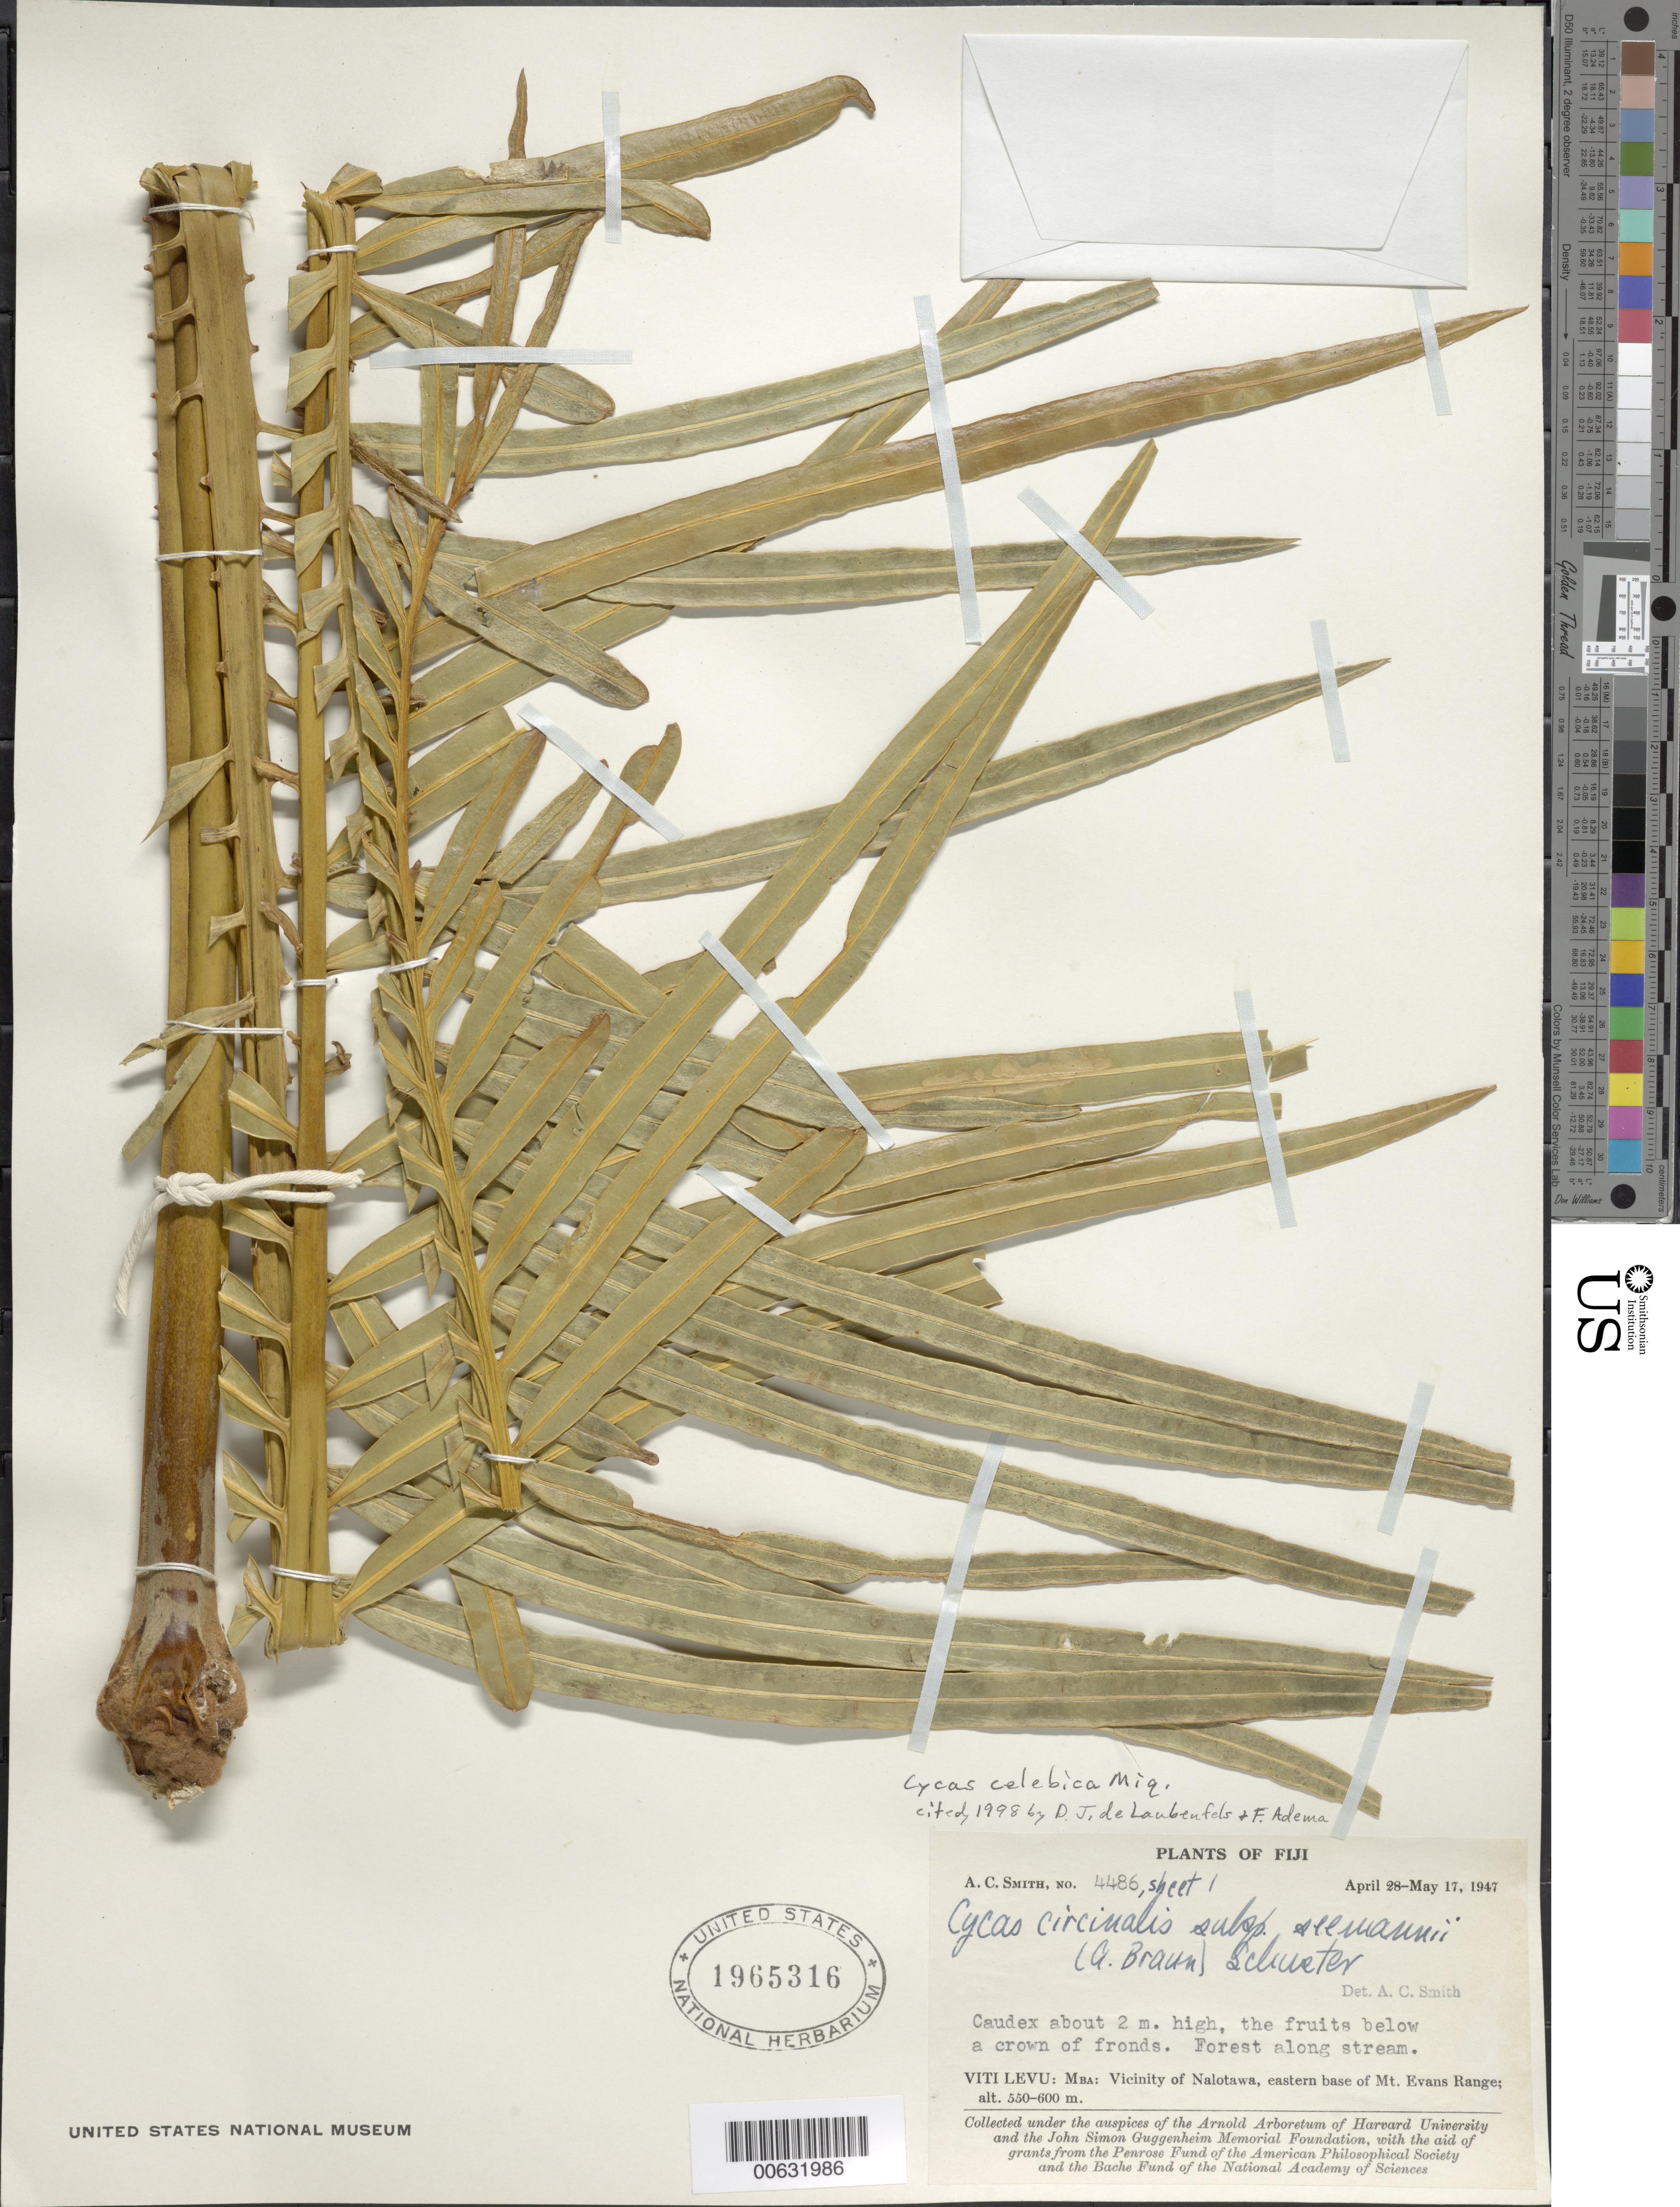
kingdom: Plantae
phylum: Tracheophyta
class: Cycadopsida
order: Cycadales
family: Cycadaceae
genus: Cycas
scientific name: Cycas celebica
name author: Miq.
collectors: A. C. Smith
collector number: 4486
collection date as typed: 28 Apr 1947 to 17 May 1947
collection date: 1947-04-28/1947-05-17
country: Fiji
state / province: Western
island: Viti Levu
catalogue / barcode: US 1965316